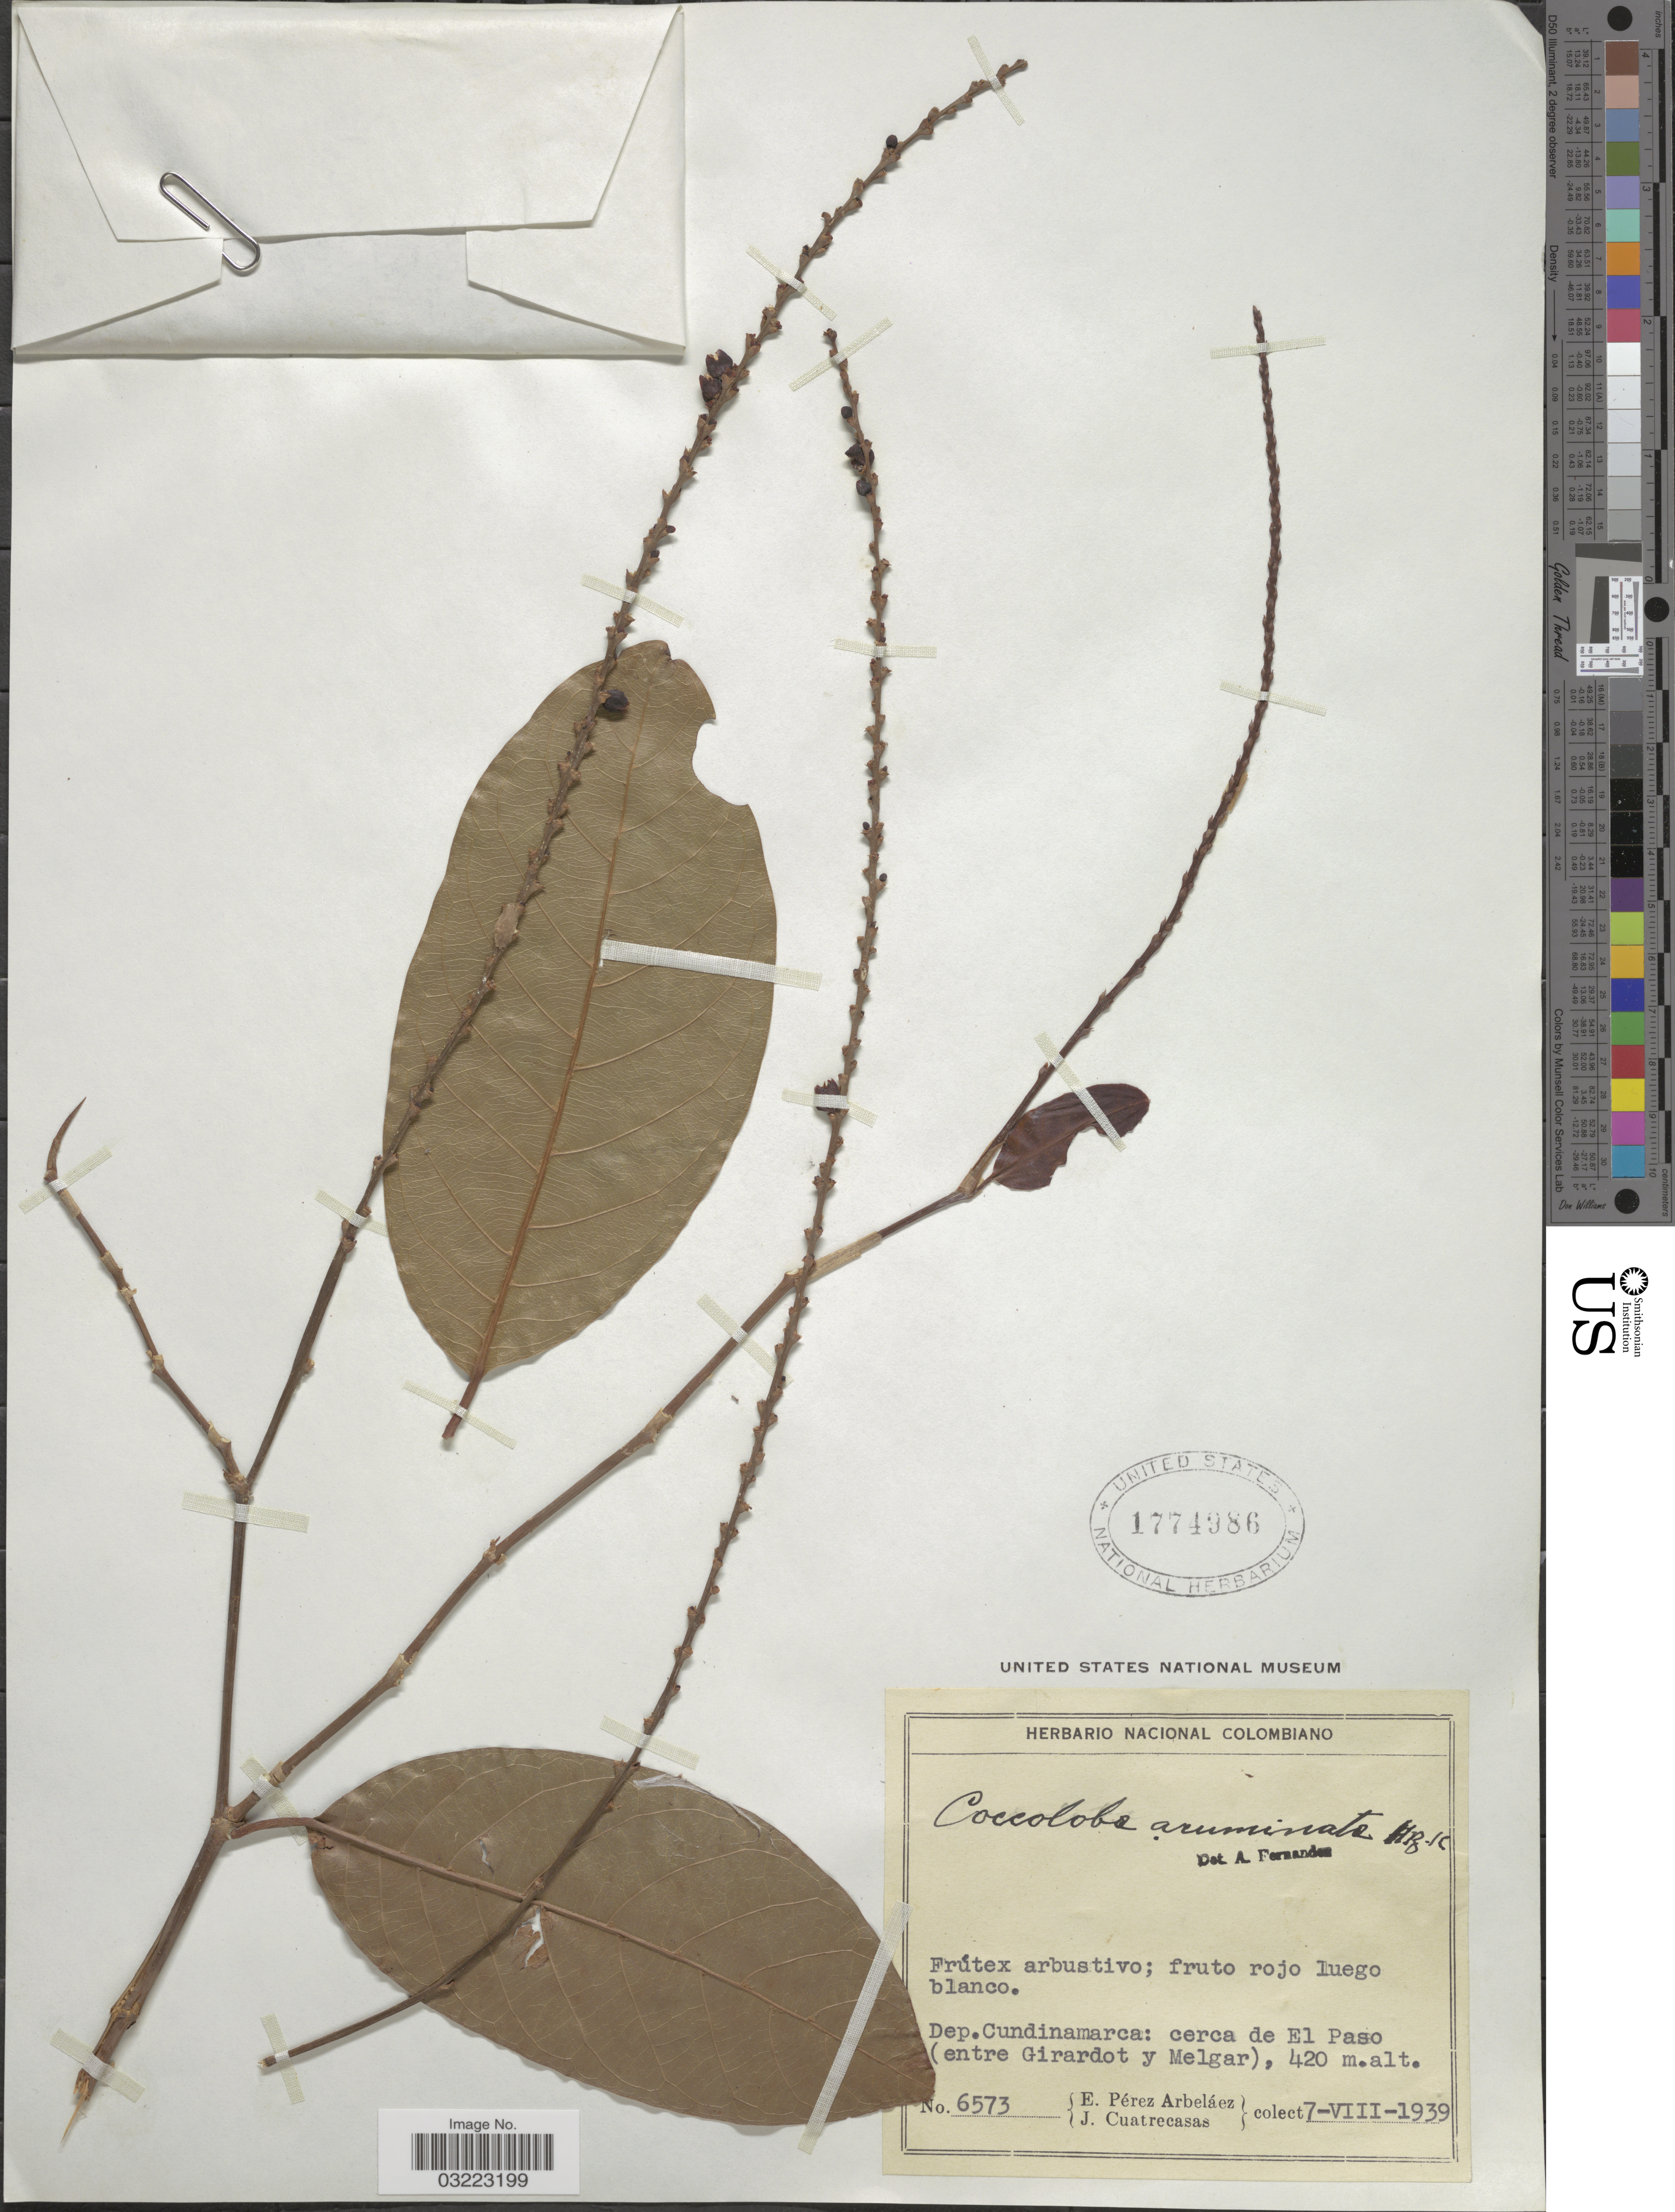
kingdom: Plantae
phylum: Tracheophyta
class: Magnoliopsida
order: Caryophyllales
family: Polygonaceae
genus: Coccoloba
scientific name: Coccoloba acuminata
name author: Kunth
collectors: E. Pérez Arbeláez & J. Cuatrecasas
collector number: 6573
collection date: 1939-08-07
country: Colombia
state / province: Cundinamarca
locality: Dep. Cundinamarca: cerca de El Paso (entre Girardot y Melgar).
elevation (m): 420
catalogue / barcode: US 1774986